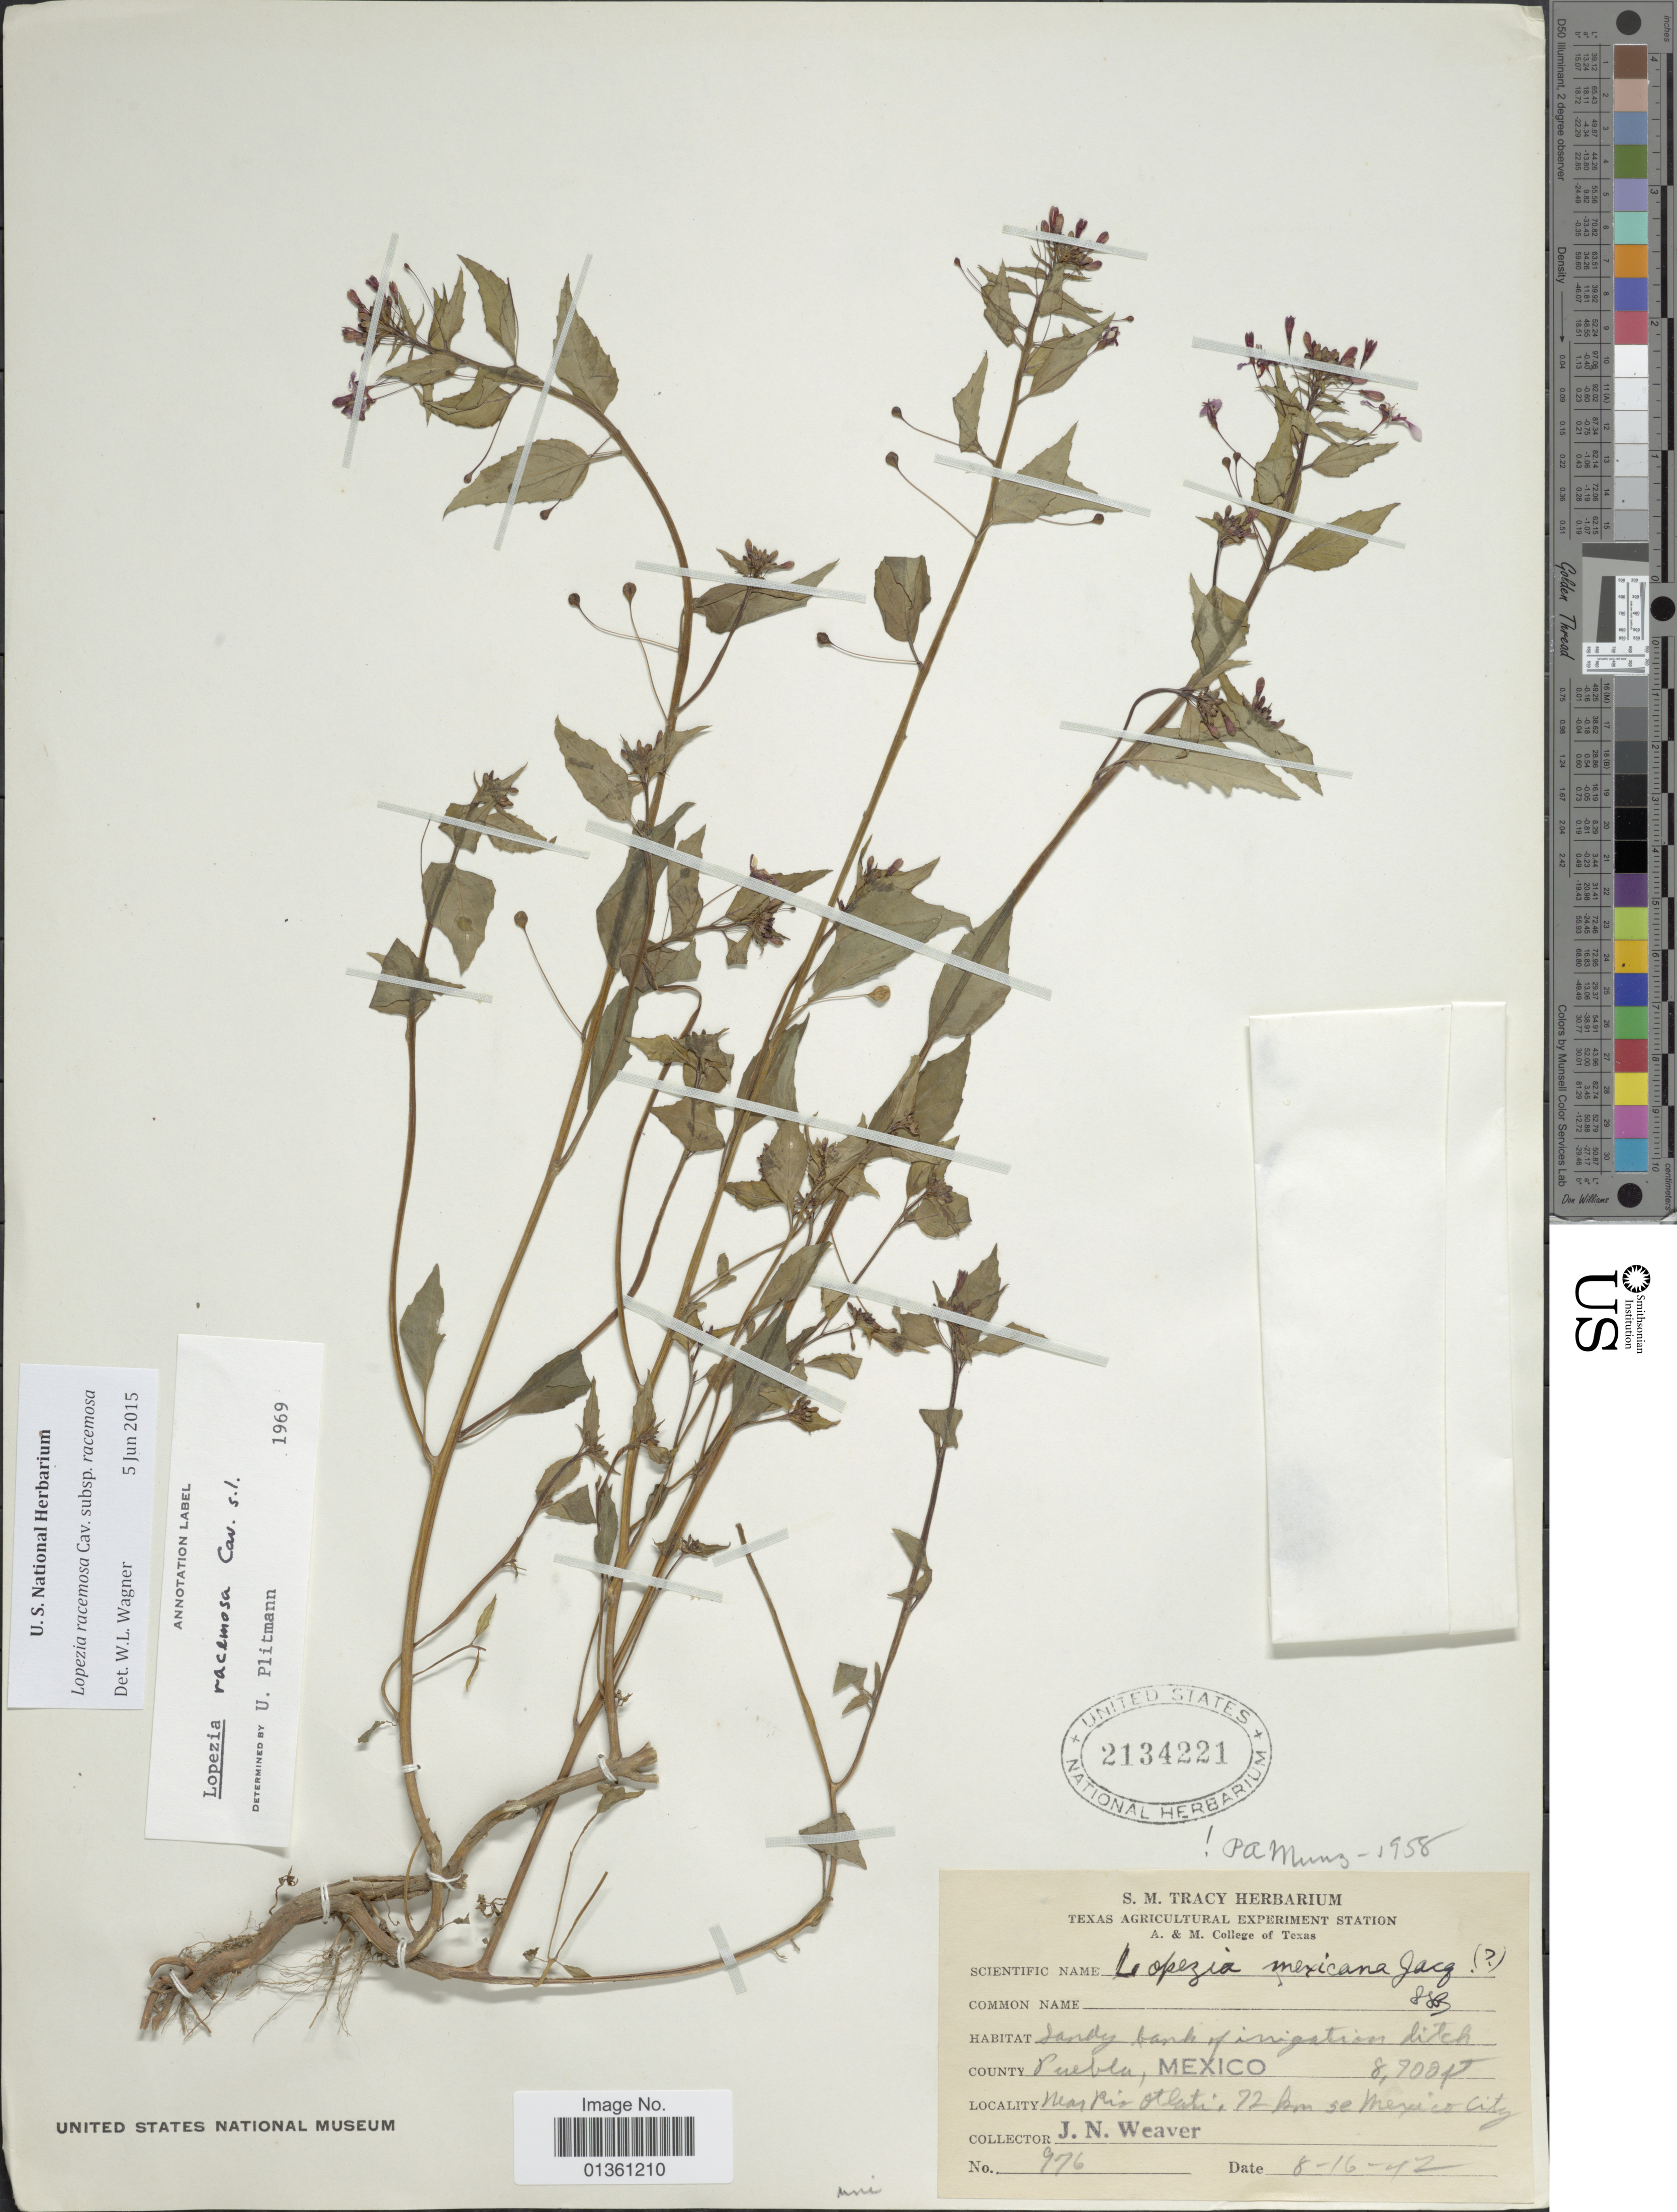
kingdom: Plantae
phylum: Tracheophyta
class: Magnoliopsida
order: Myrtales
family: Onagraceae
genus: Lopezia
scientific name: Lopezia racemosa subsp. racemosa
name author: Cav.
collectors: J. N. Weaver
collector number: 976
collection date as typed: Transcribed d/m/y: 16/8/42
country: Mexico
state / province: Puebla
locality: Near Rio Otlati; 72 km se Mexico City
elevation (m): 2652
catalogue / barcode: US 2134221